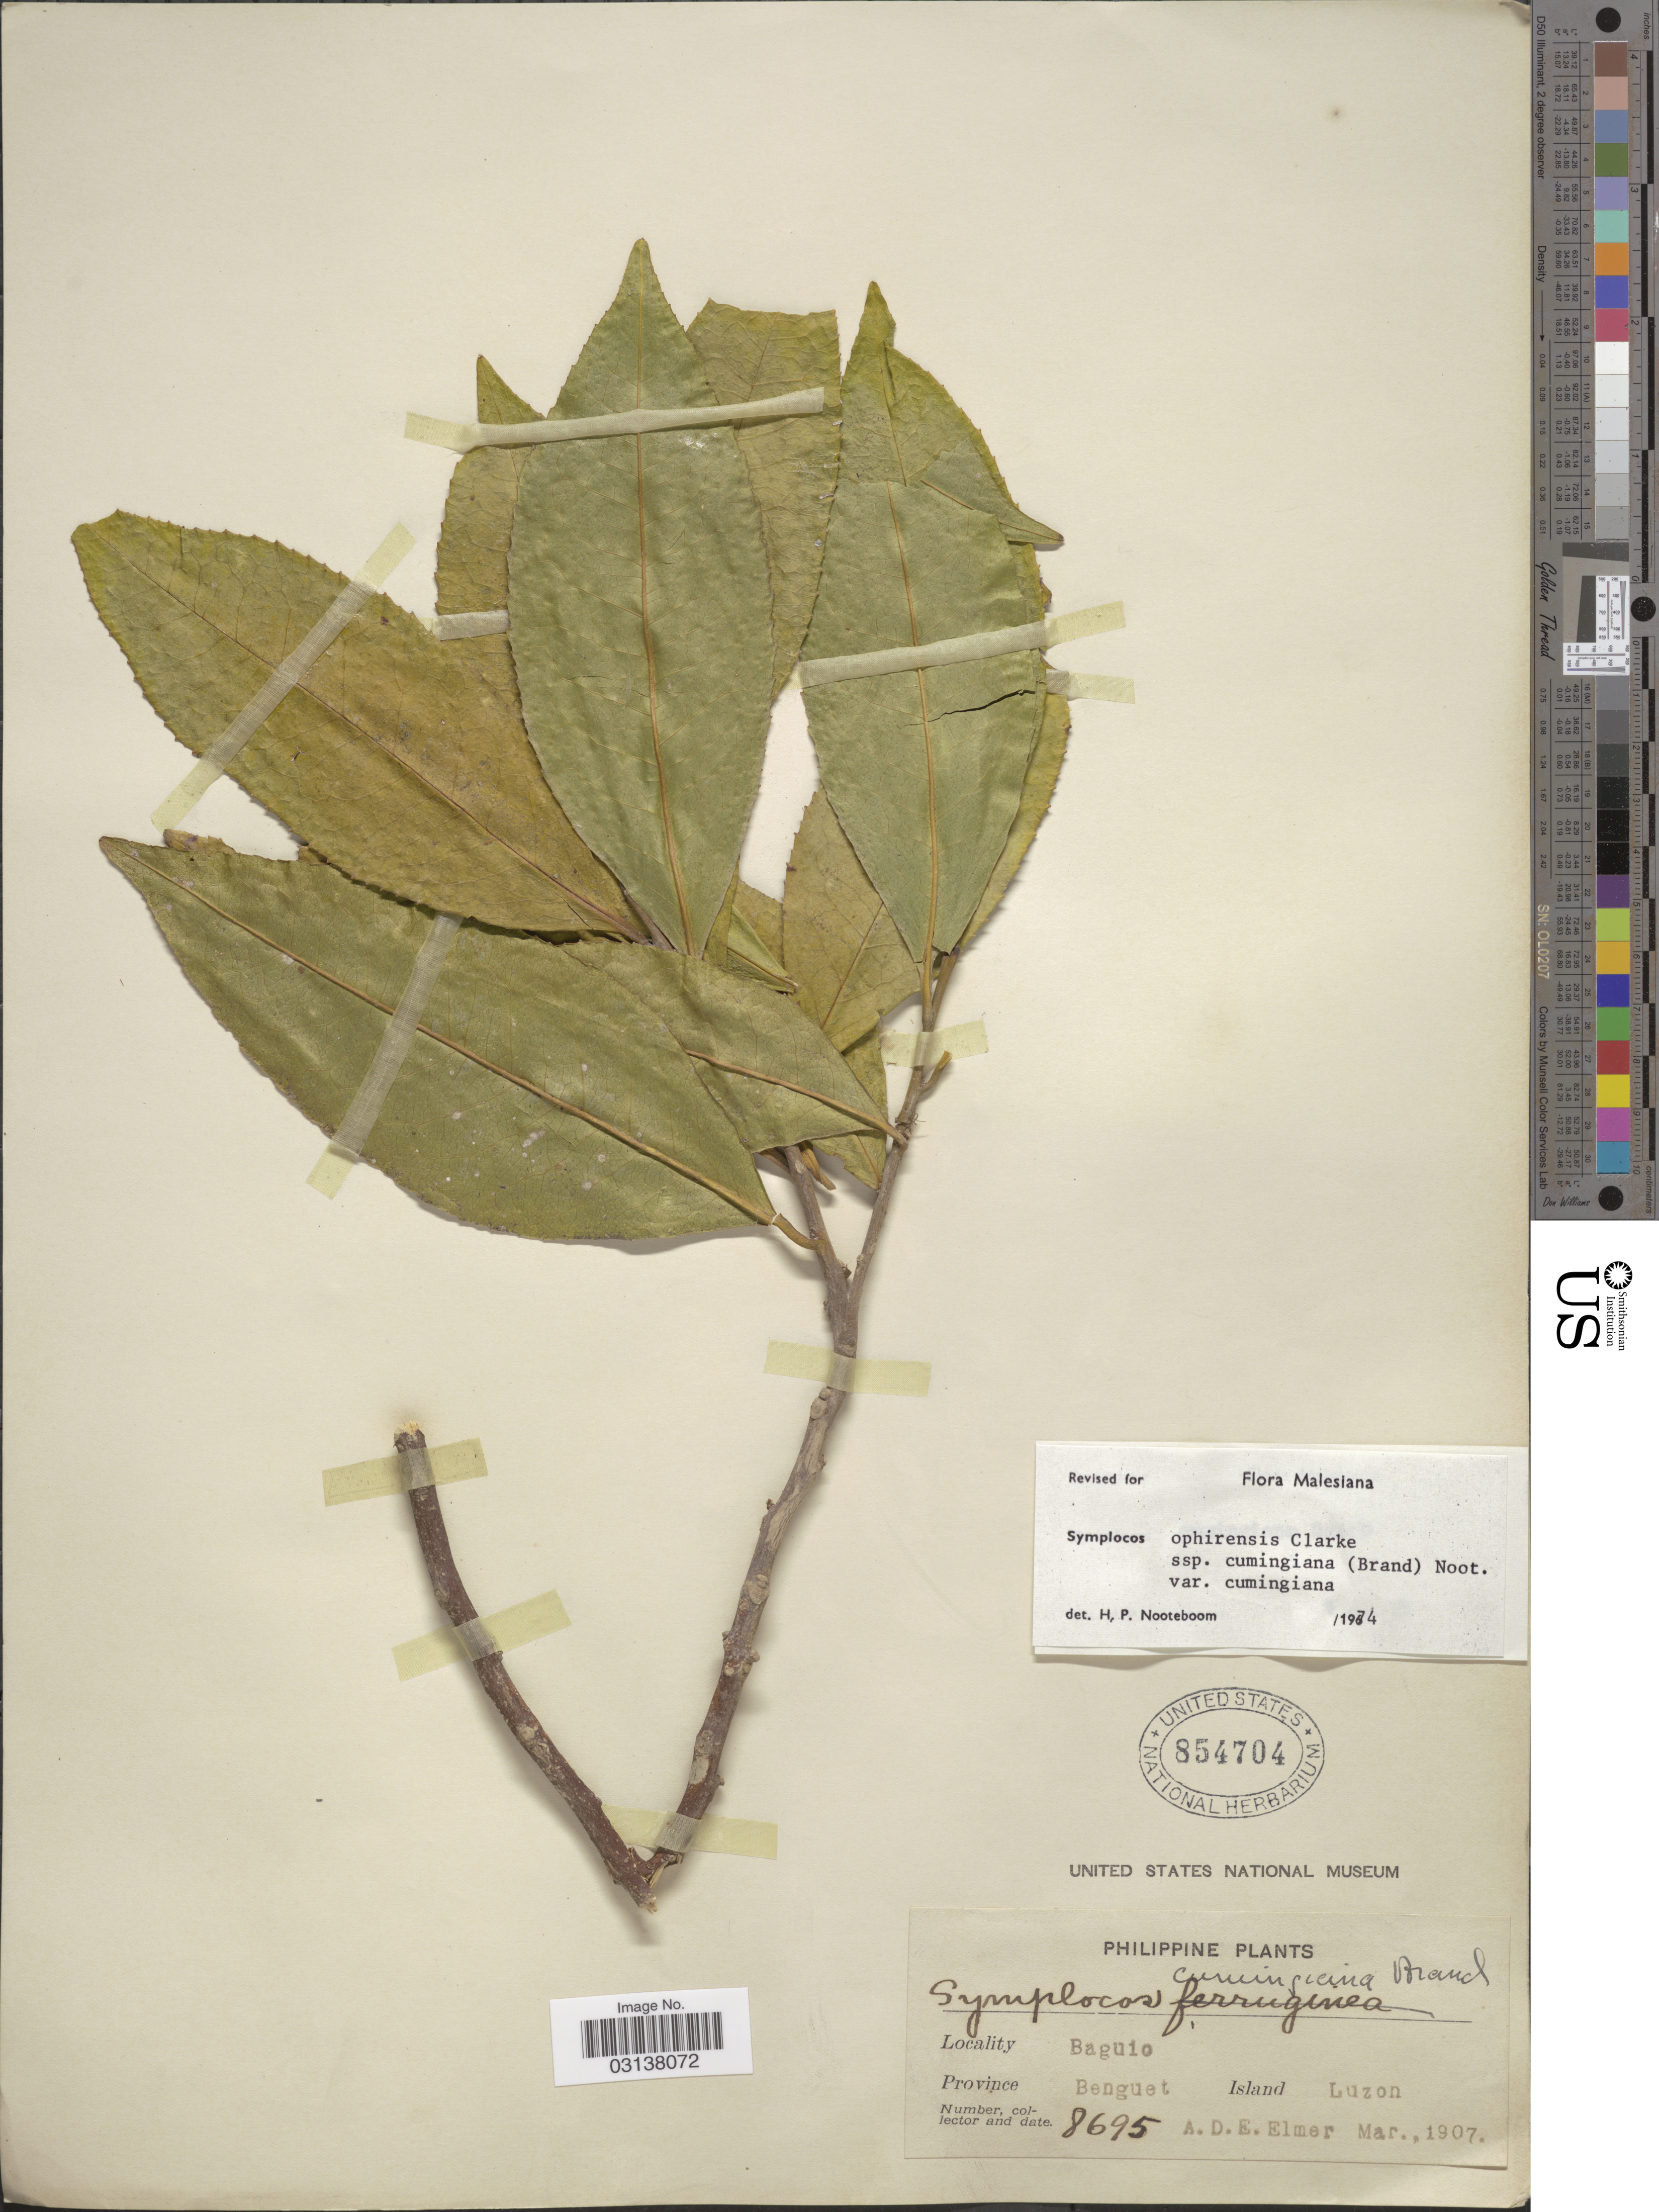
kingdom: Plantae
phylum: Tracheophyta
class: Magnoliopsida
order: Ericales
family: Symplocaceae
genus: Symplocos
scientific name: Symplocos ophirensis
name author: C.B. Clarke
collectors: A. D. E. Elmer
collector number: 8695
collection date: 1907-03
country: Philippines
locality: Philippine. Baguio. Province Benguet. Island Luzon.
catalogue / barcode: US 854704